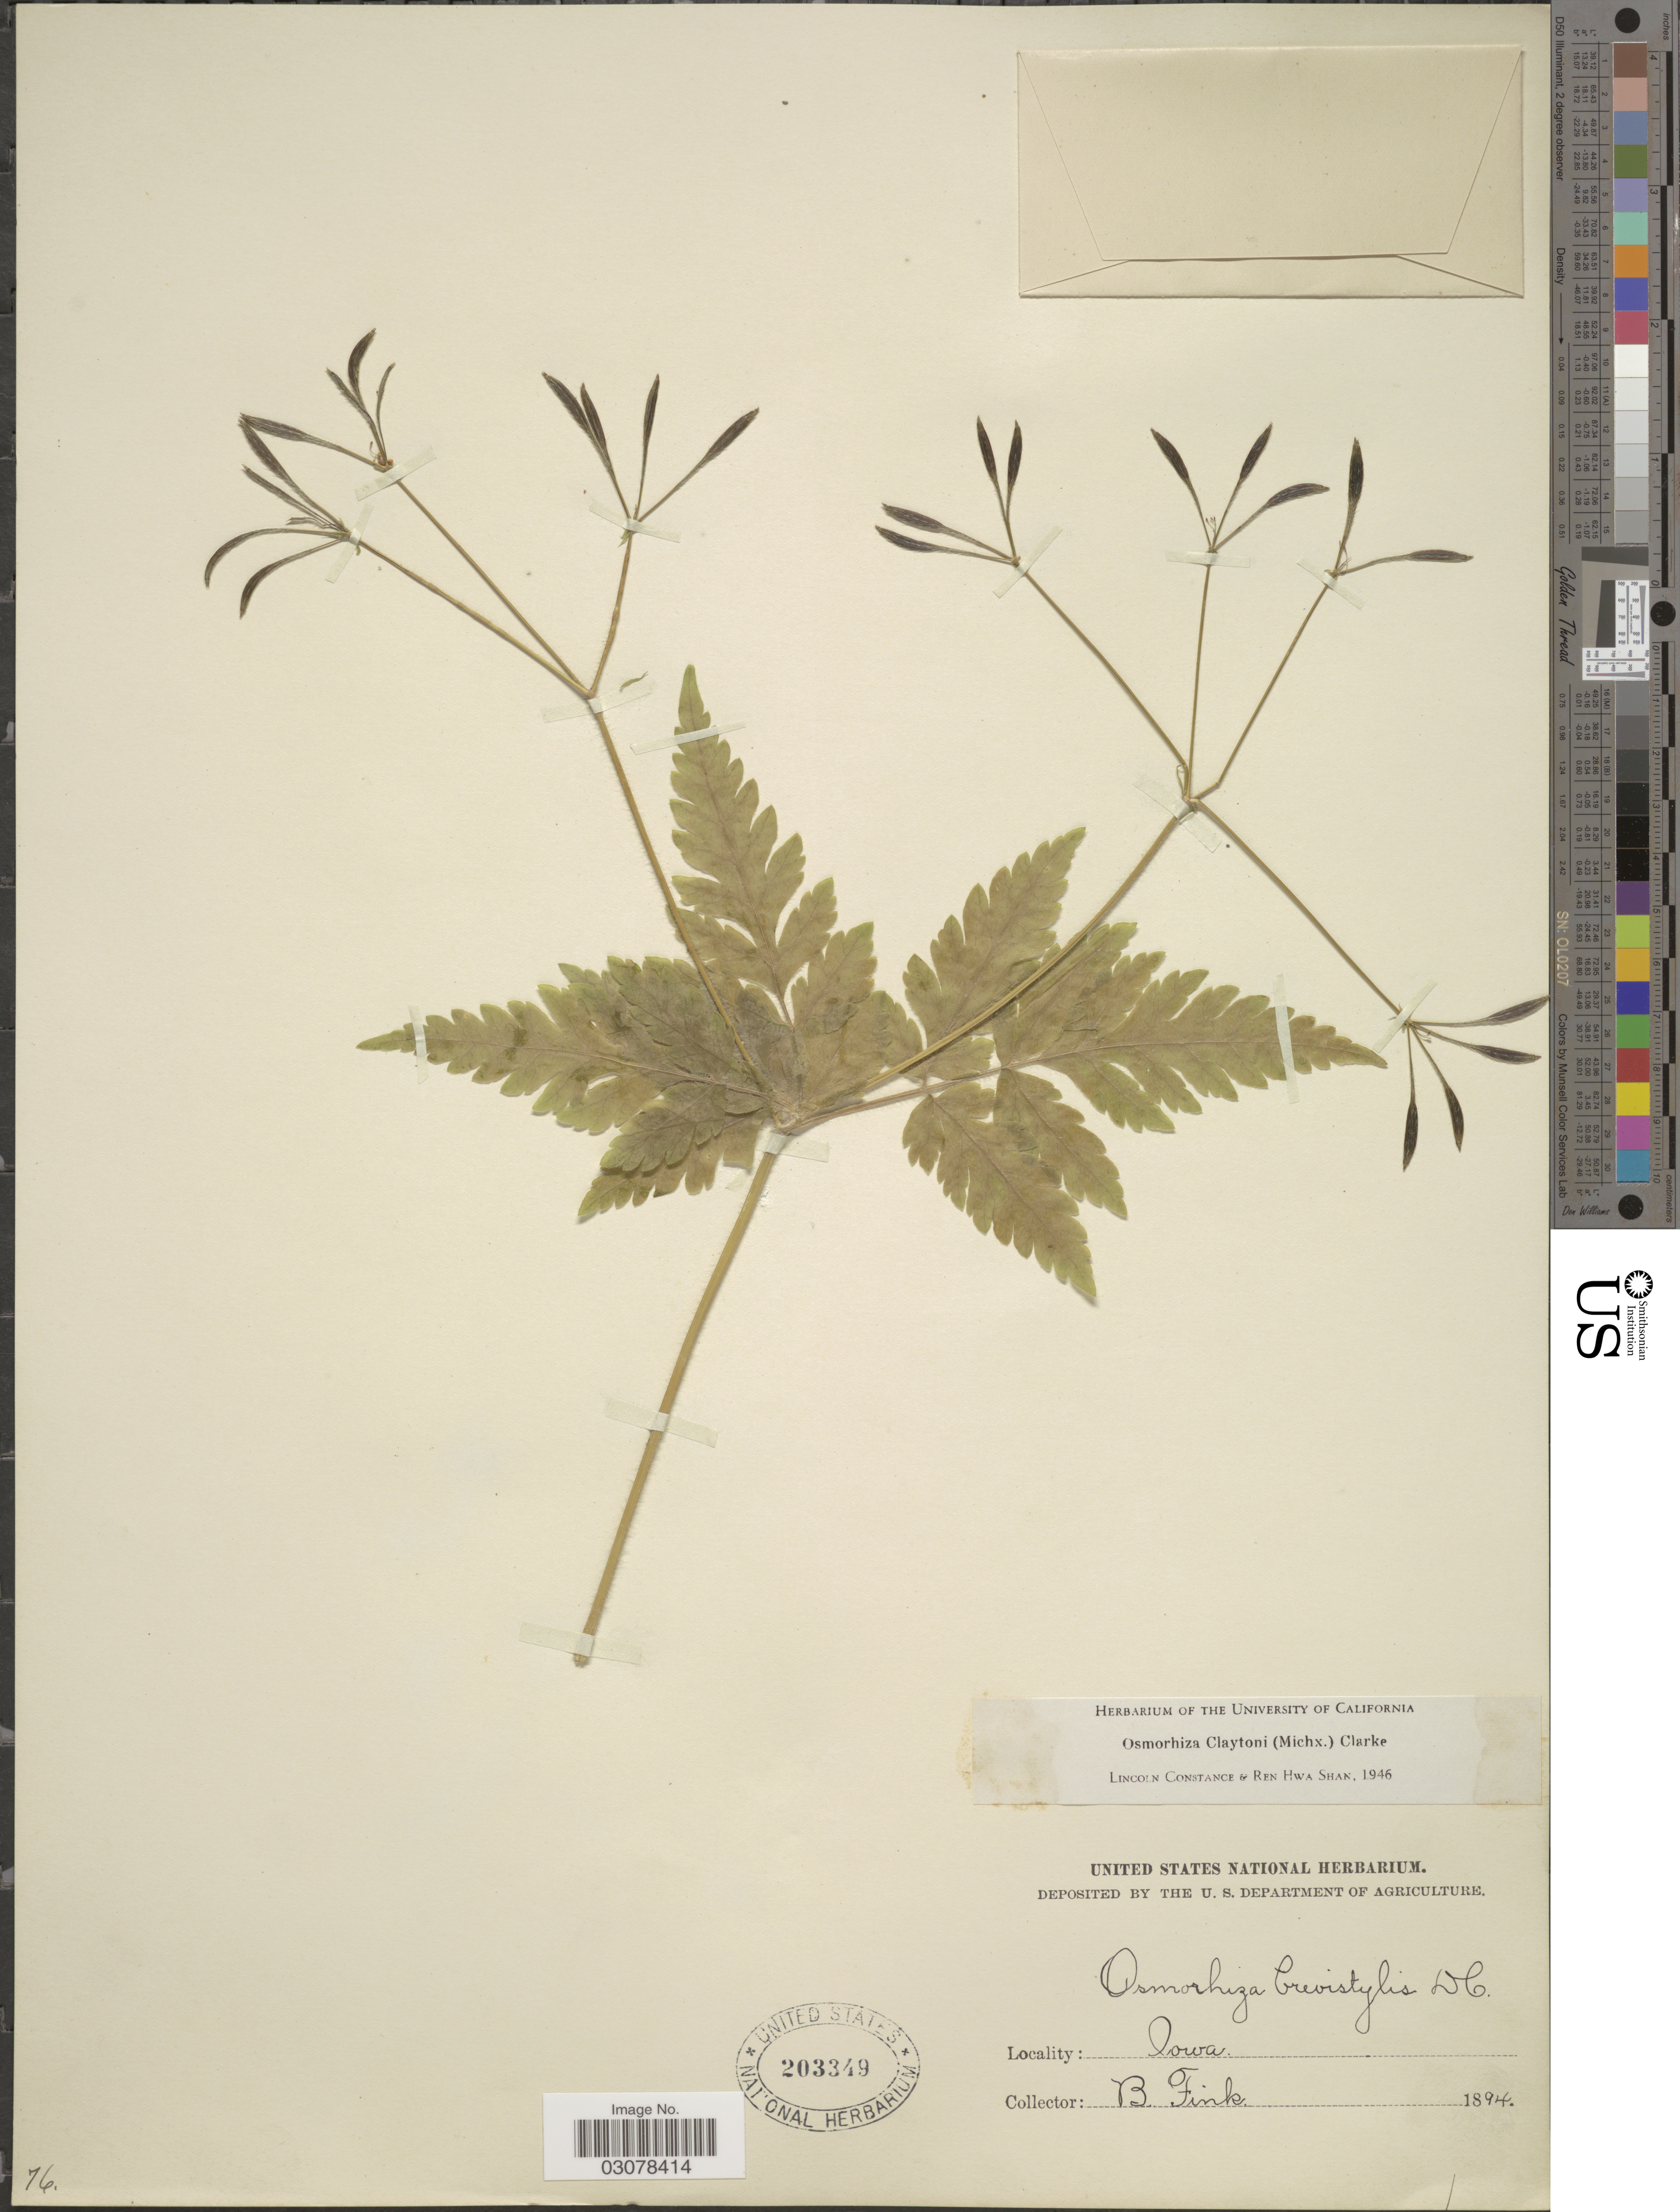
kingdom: Plantae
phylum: Tracheophyta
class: Magnoliopsida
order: Apiales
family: Apiaceae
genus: Osmorhiza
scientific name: Osmorhiza claytonii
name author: (Michx.) C.B. Clarke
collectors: B. Fink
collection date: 1894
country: United States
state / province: Iowa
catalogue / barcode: US 203349